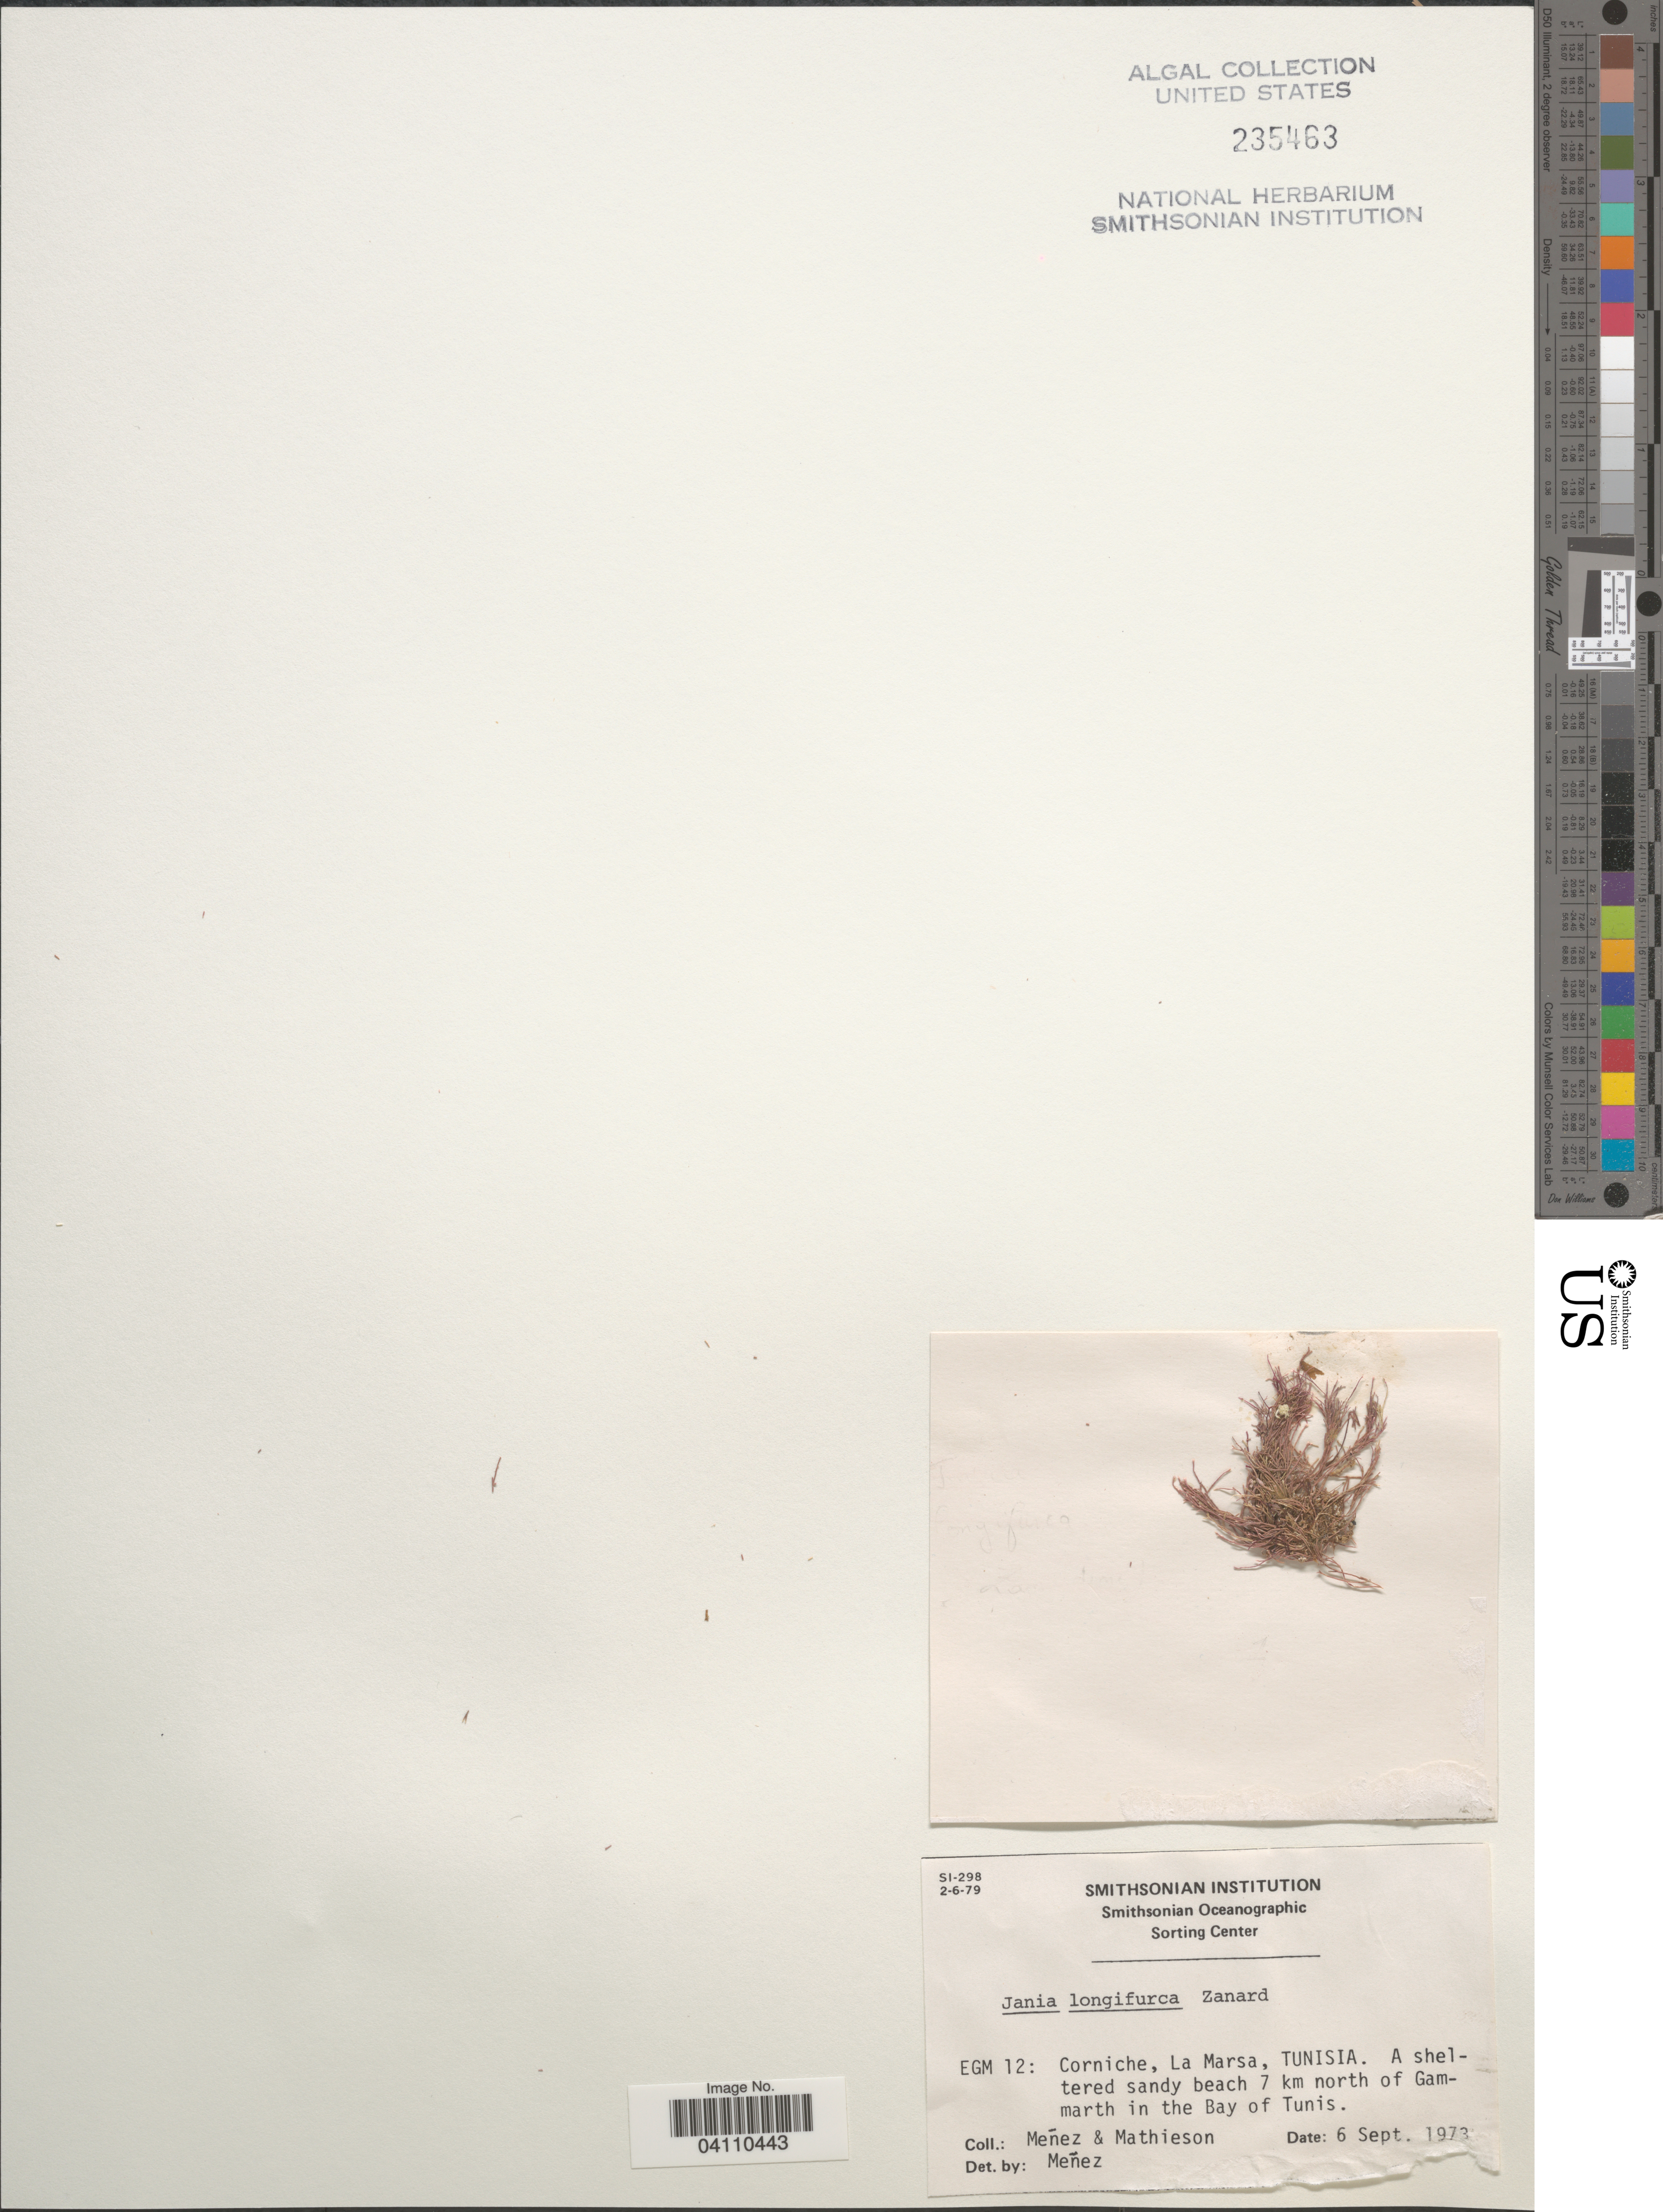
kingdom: Plantae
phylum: Rhodophyta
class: Florideophyceae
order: Corallinales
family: Corallinaceae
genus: Jania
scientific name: Jania longifurca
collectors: Menez & Mathieson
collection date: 1973-09-06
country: Tunisia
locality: EGM 12: Corniche, La Marsa, Tunisia. A sheltered sandy beach 7 km north of Gammarth in the Bay of Tunis.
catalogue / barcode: US 235463